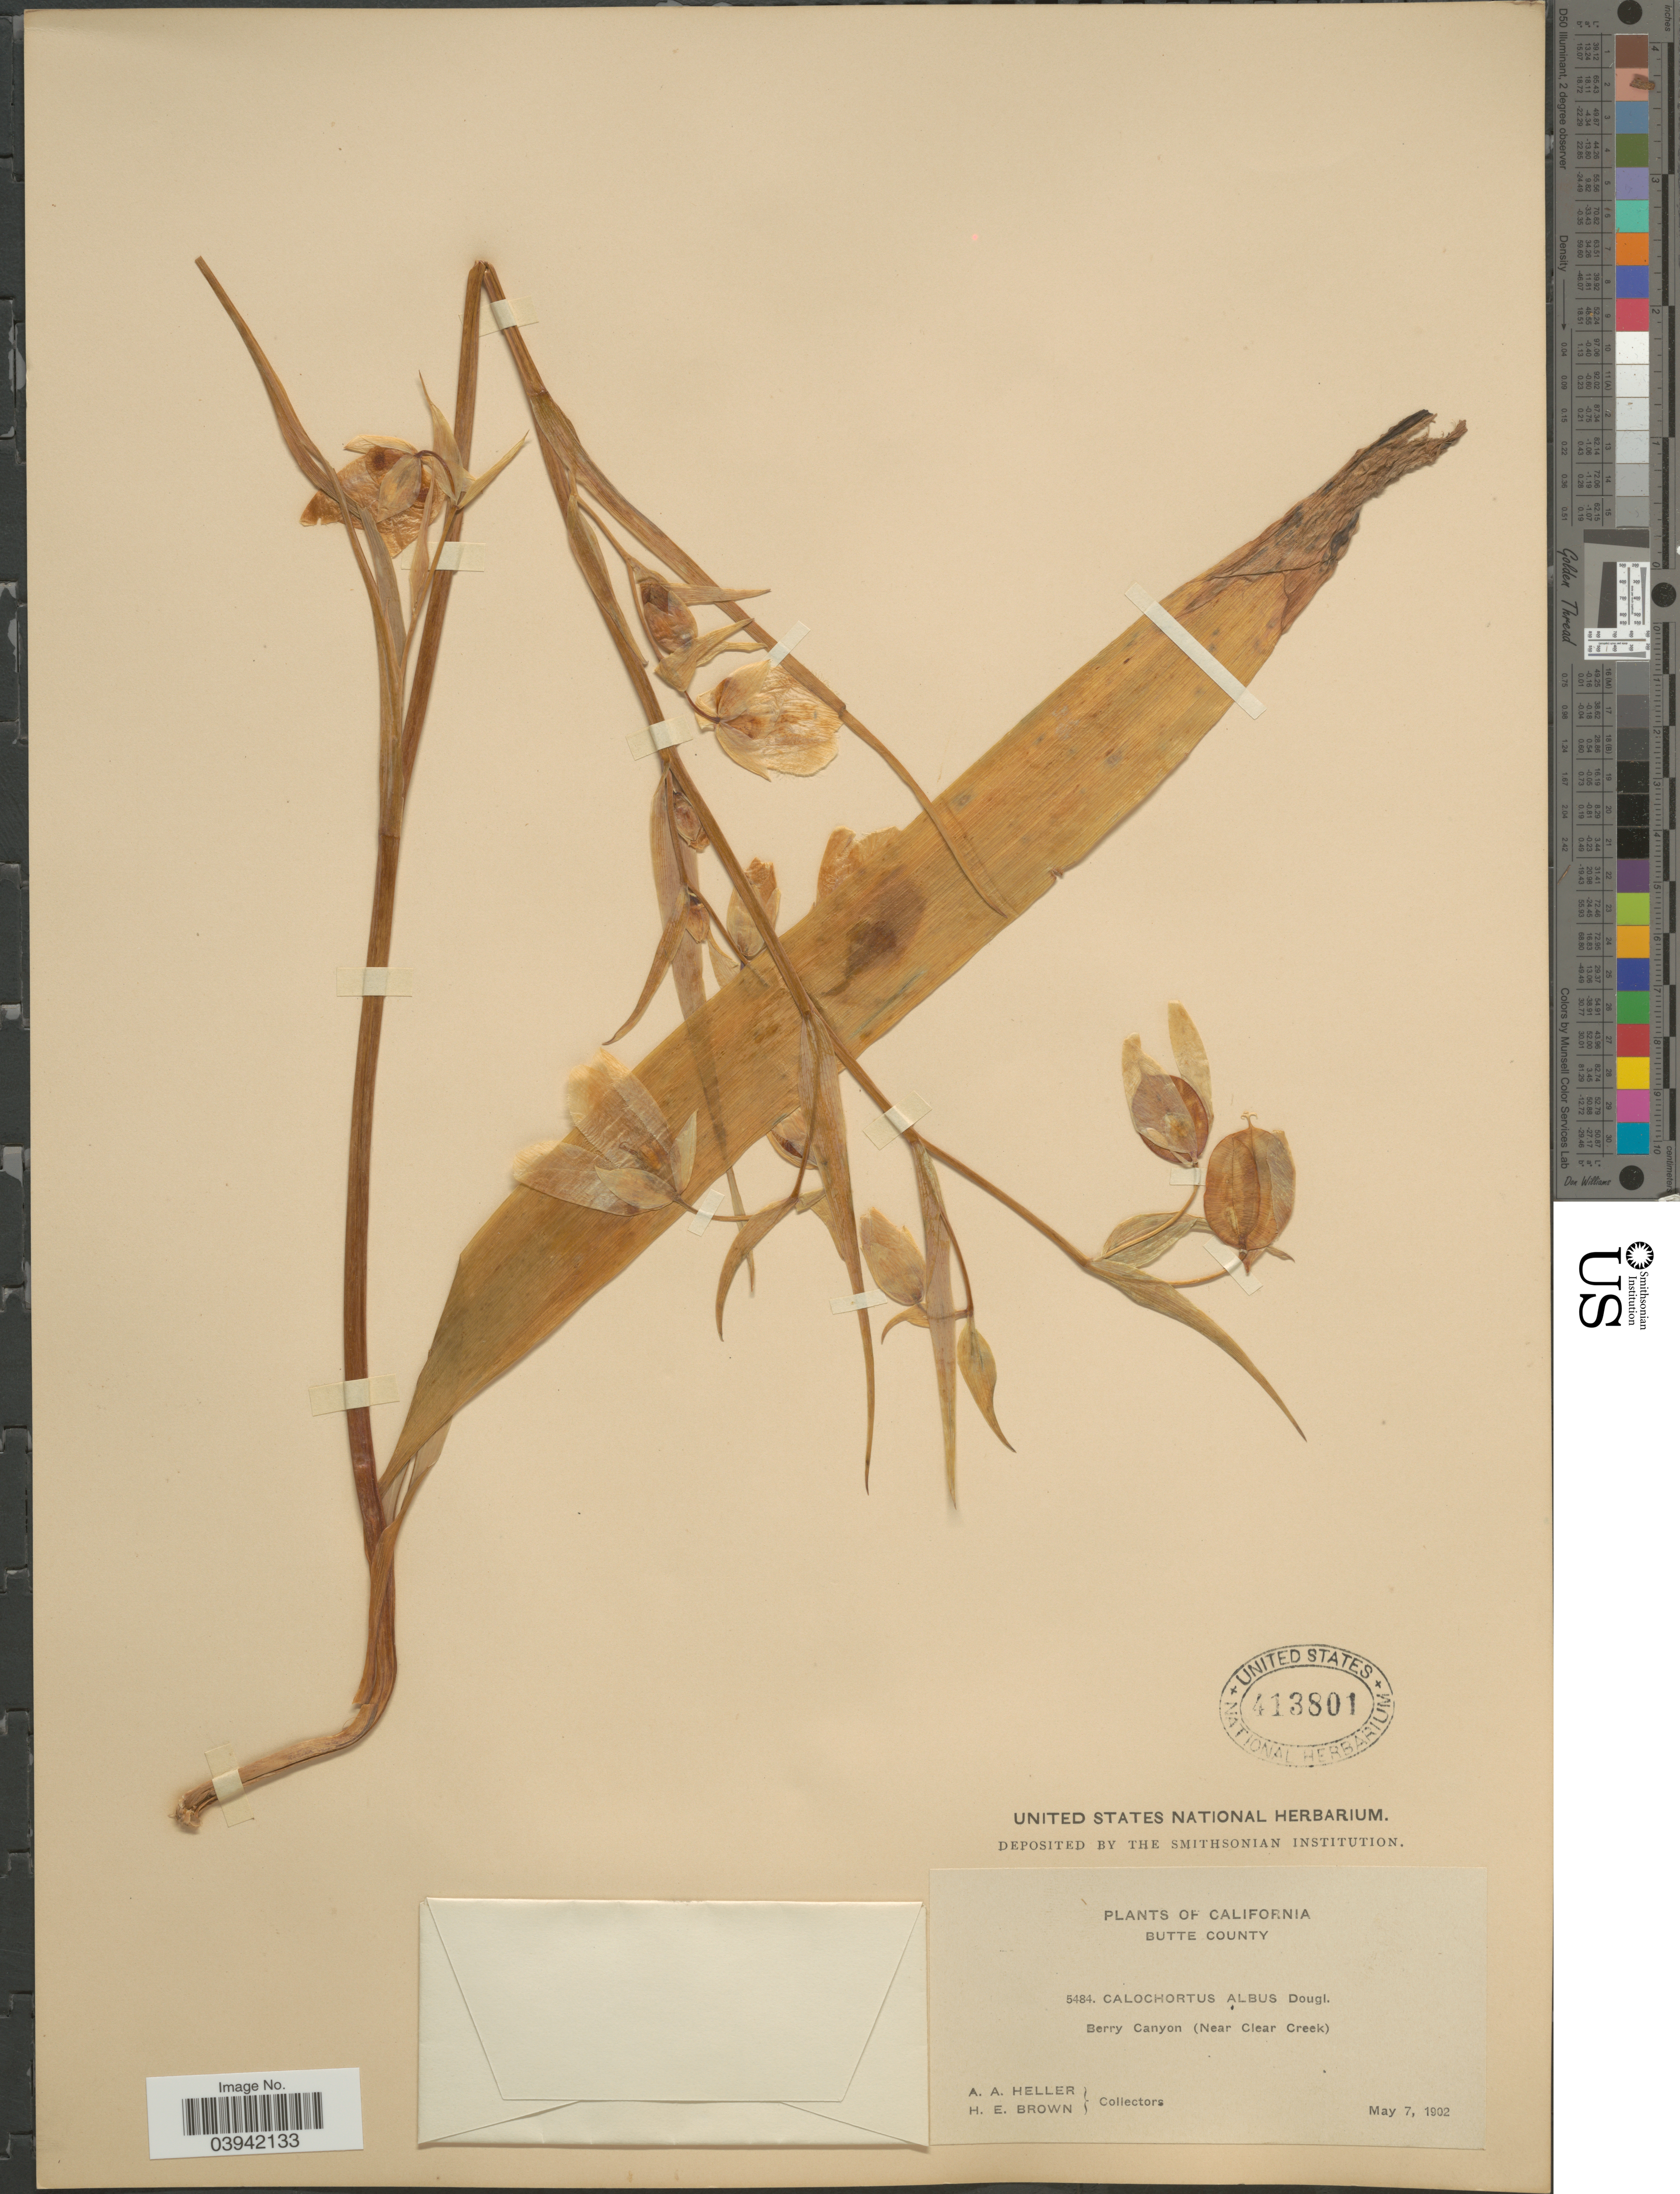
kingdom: Plantae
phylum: Tracheophyta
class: Liliopsida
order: Liliales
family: Liliaceae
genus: Calochortus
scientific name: Calochortus albus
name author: (Benth.) Douglas ex Benth.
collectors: A. A. Heller & H. E. Brown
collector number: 5484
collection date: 1902-05-07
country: United States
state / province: California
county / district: Butte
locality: Butte County. Berry Canyon (Near Clear Creek).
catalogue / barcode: US 413801